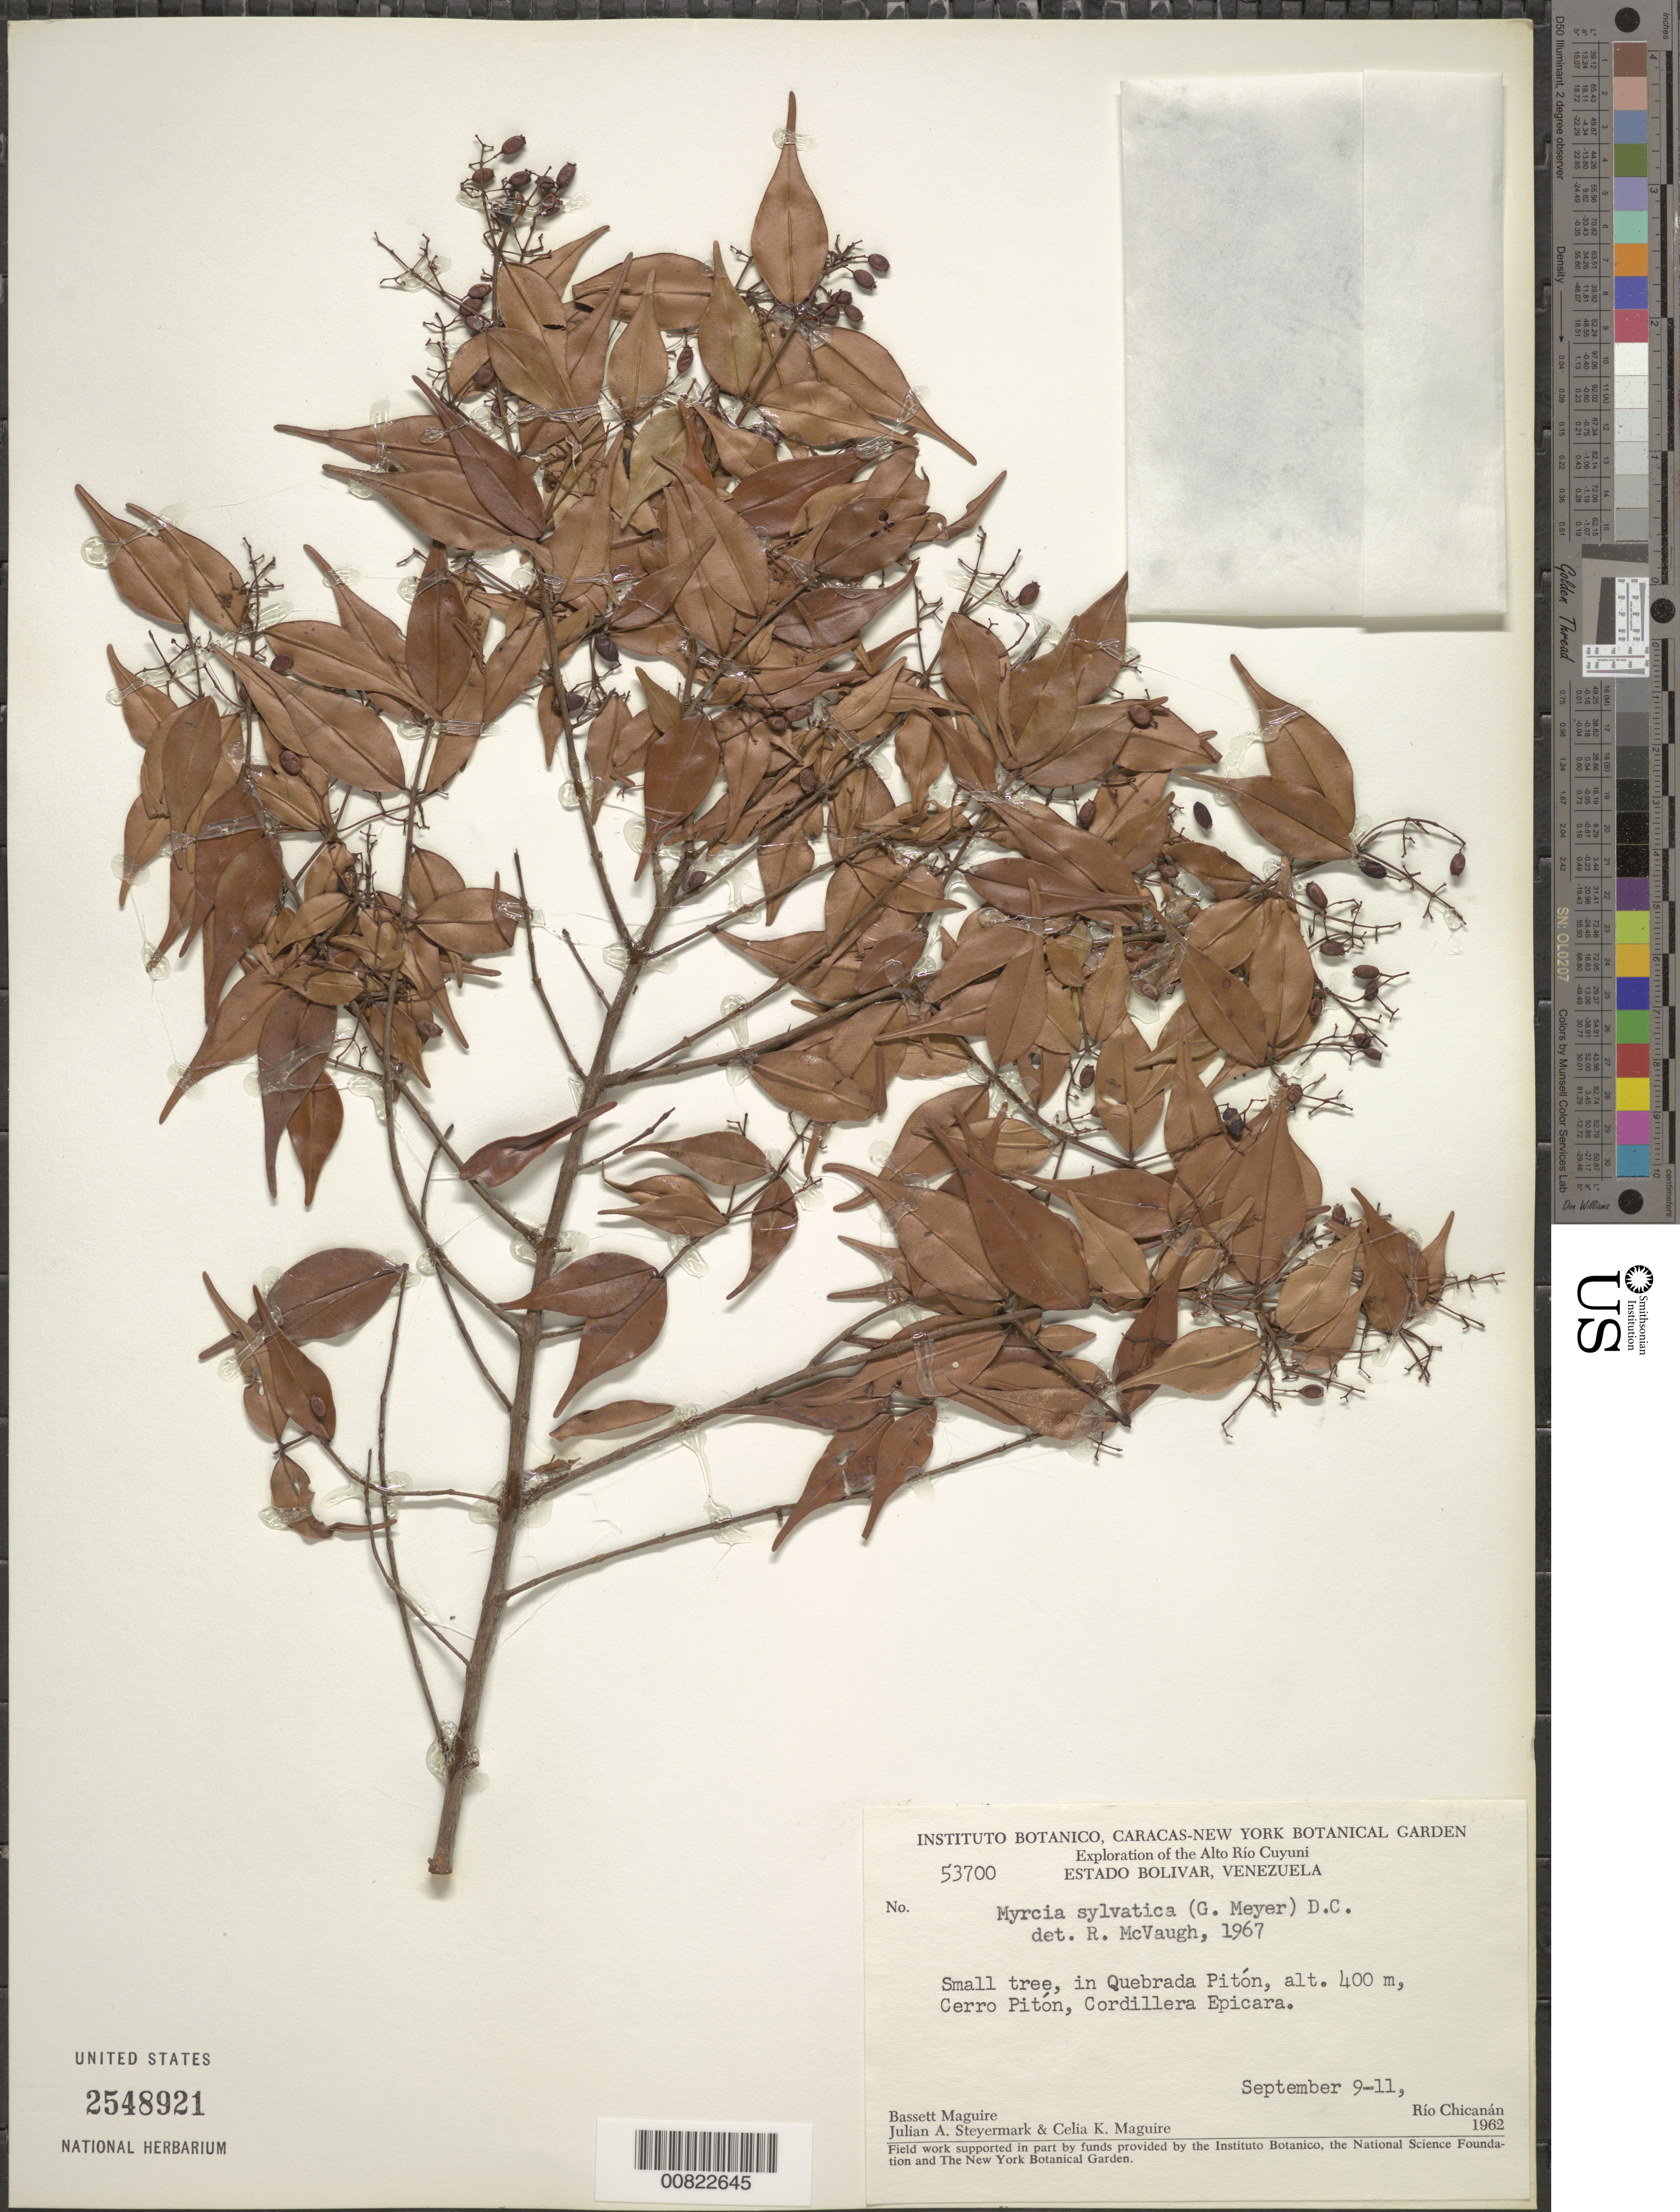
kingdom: Plantae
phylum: Tracheophyta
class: Magnoliopsida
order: Myrtales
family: Myrtaceae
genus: Myrcia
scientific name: Myrcia sylvatica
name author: (G. Mey.) DC.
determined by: McVaugh, R.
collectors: B. Maguire, J. Steyermark & C. K. Maguire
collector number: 53700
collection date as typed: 9-Sep-62 to 11-Sep-62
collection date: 1962-09-09/1962-09-11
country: Venezuela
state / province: Bolívar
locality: Alto Río Cuyuni, Quebrada Pitón, Cerro Pitón, Cordillera Epicara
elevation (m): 400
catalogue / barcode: US 2548921